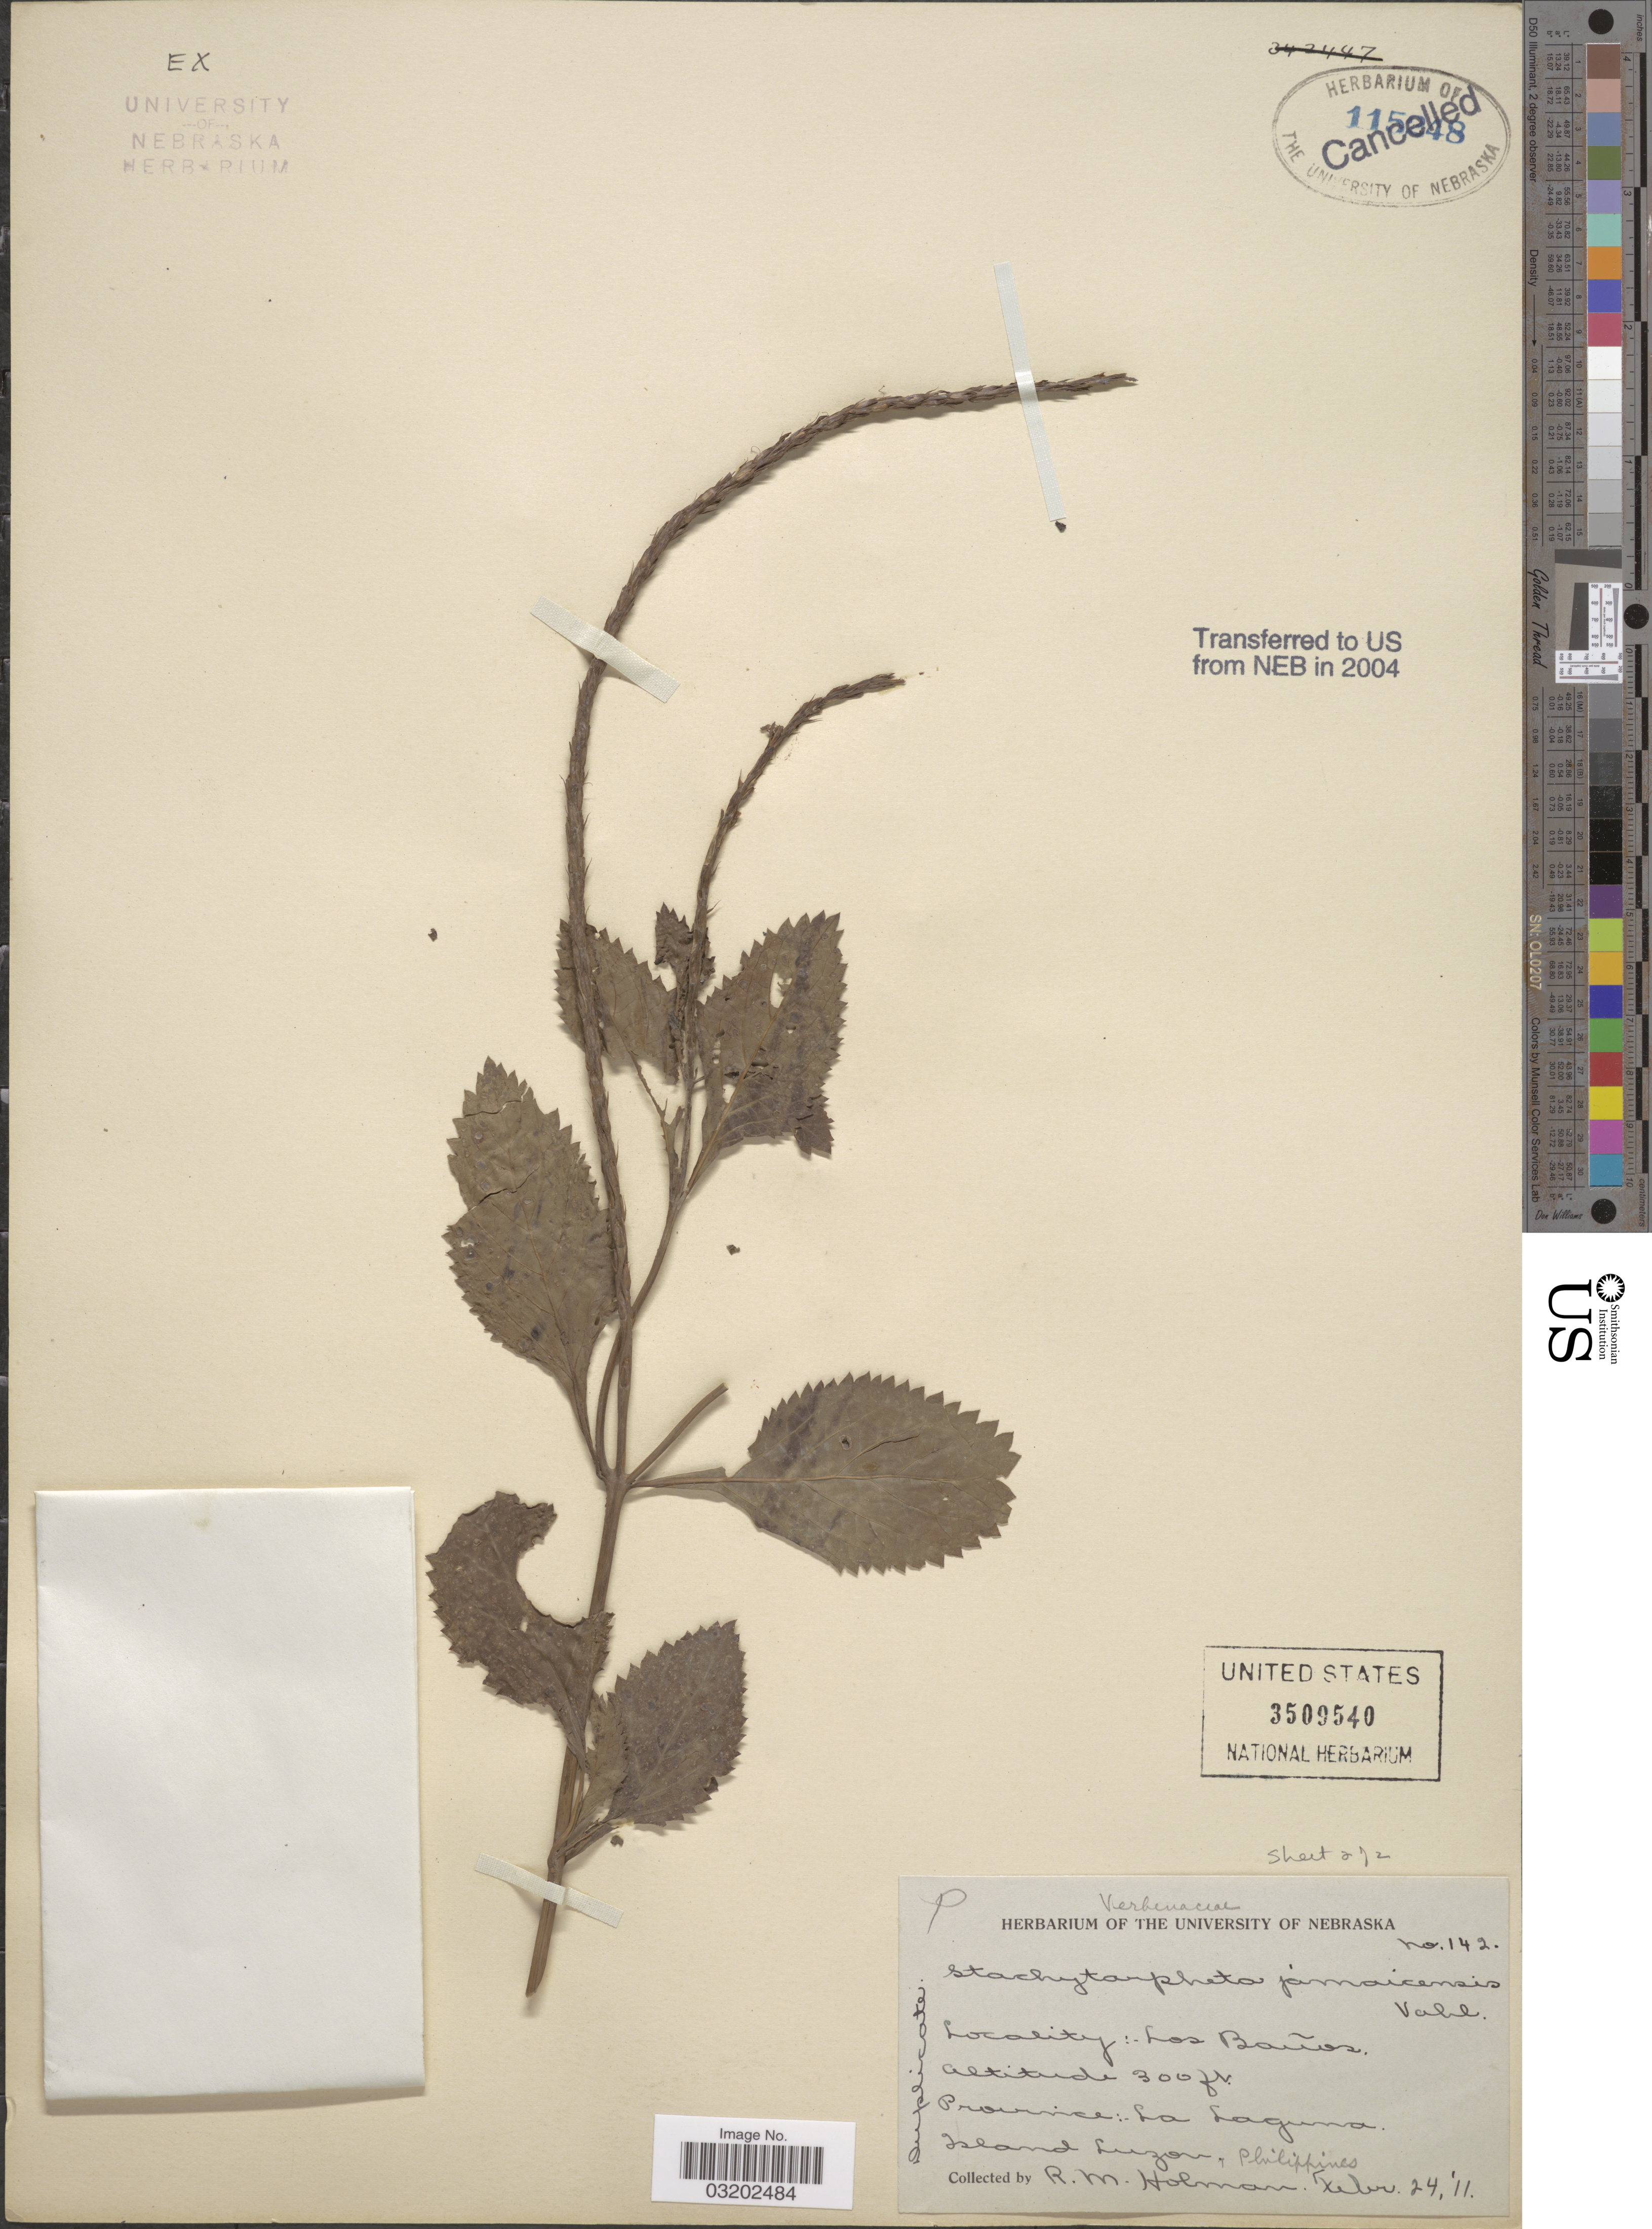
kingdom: Plantae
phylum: Tracheophyta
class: Magnoliopsida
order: Lamiales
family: Verbenaceae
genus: Stachytarpheta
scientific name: Stachytarpheta jamaicensis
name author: (L.) Vahl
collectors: R. Holman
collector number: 142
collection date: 1911-02-24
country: Philippines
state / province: Calabarzon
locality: Los Baños, Province La Laguna, Island Luzon.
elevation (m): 91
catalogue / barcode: US 3509540